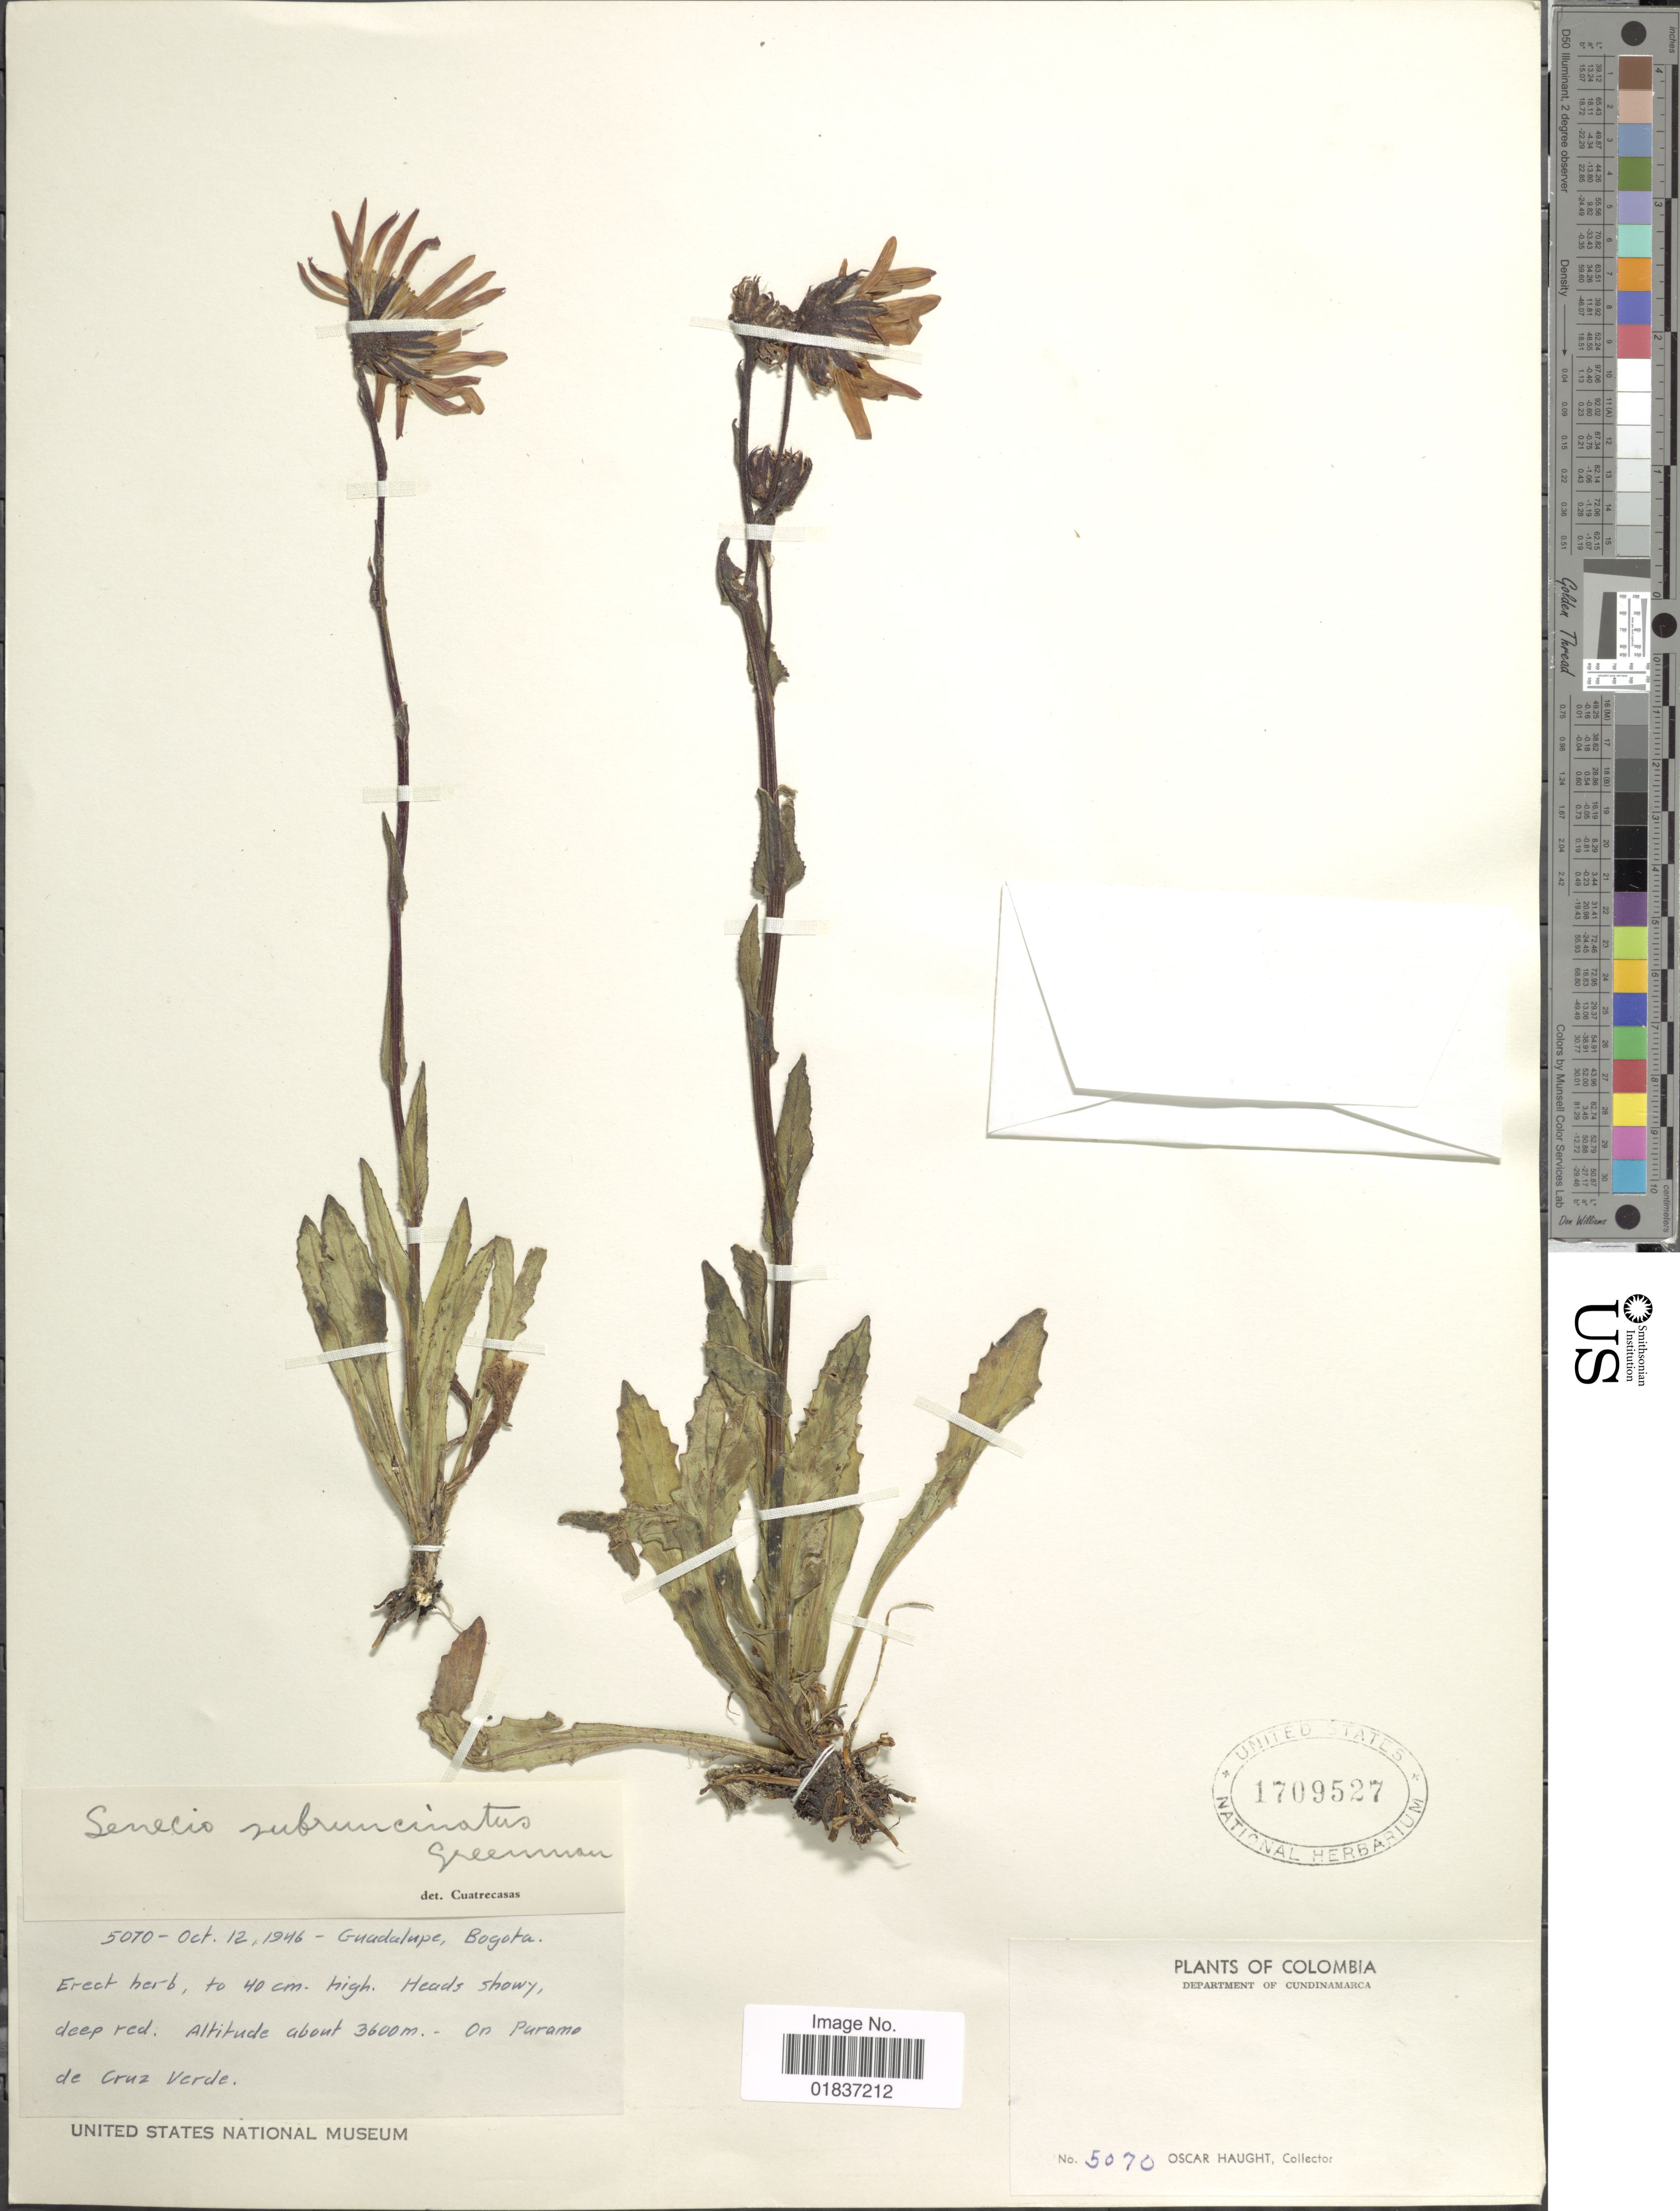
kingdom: Plantae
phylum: Tracheophyta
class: Magnoliopsida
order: Asterales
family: Asteraceae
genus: Senecio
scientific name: Senecio subruncinatus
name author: Greenm.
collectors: O. L. Haught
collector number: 5070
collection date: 1946-10-12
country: Colombia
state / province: Cundinamarca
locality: Department of Cundinamarca. Guadalupe, Bogota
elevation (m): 3600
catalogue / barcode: US 1709527